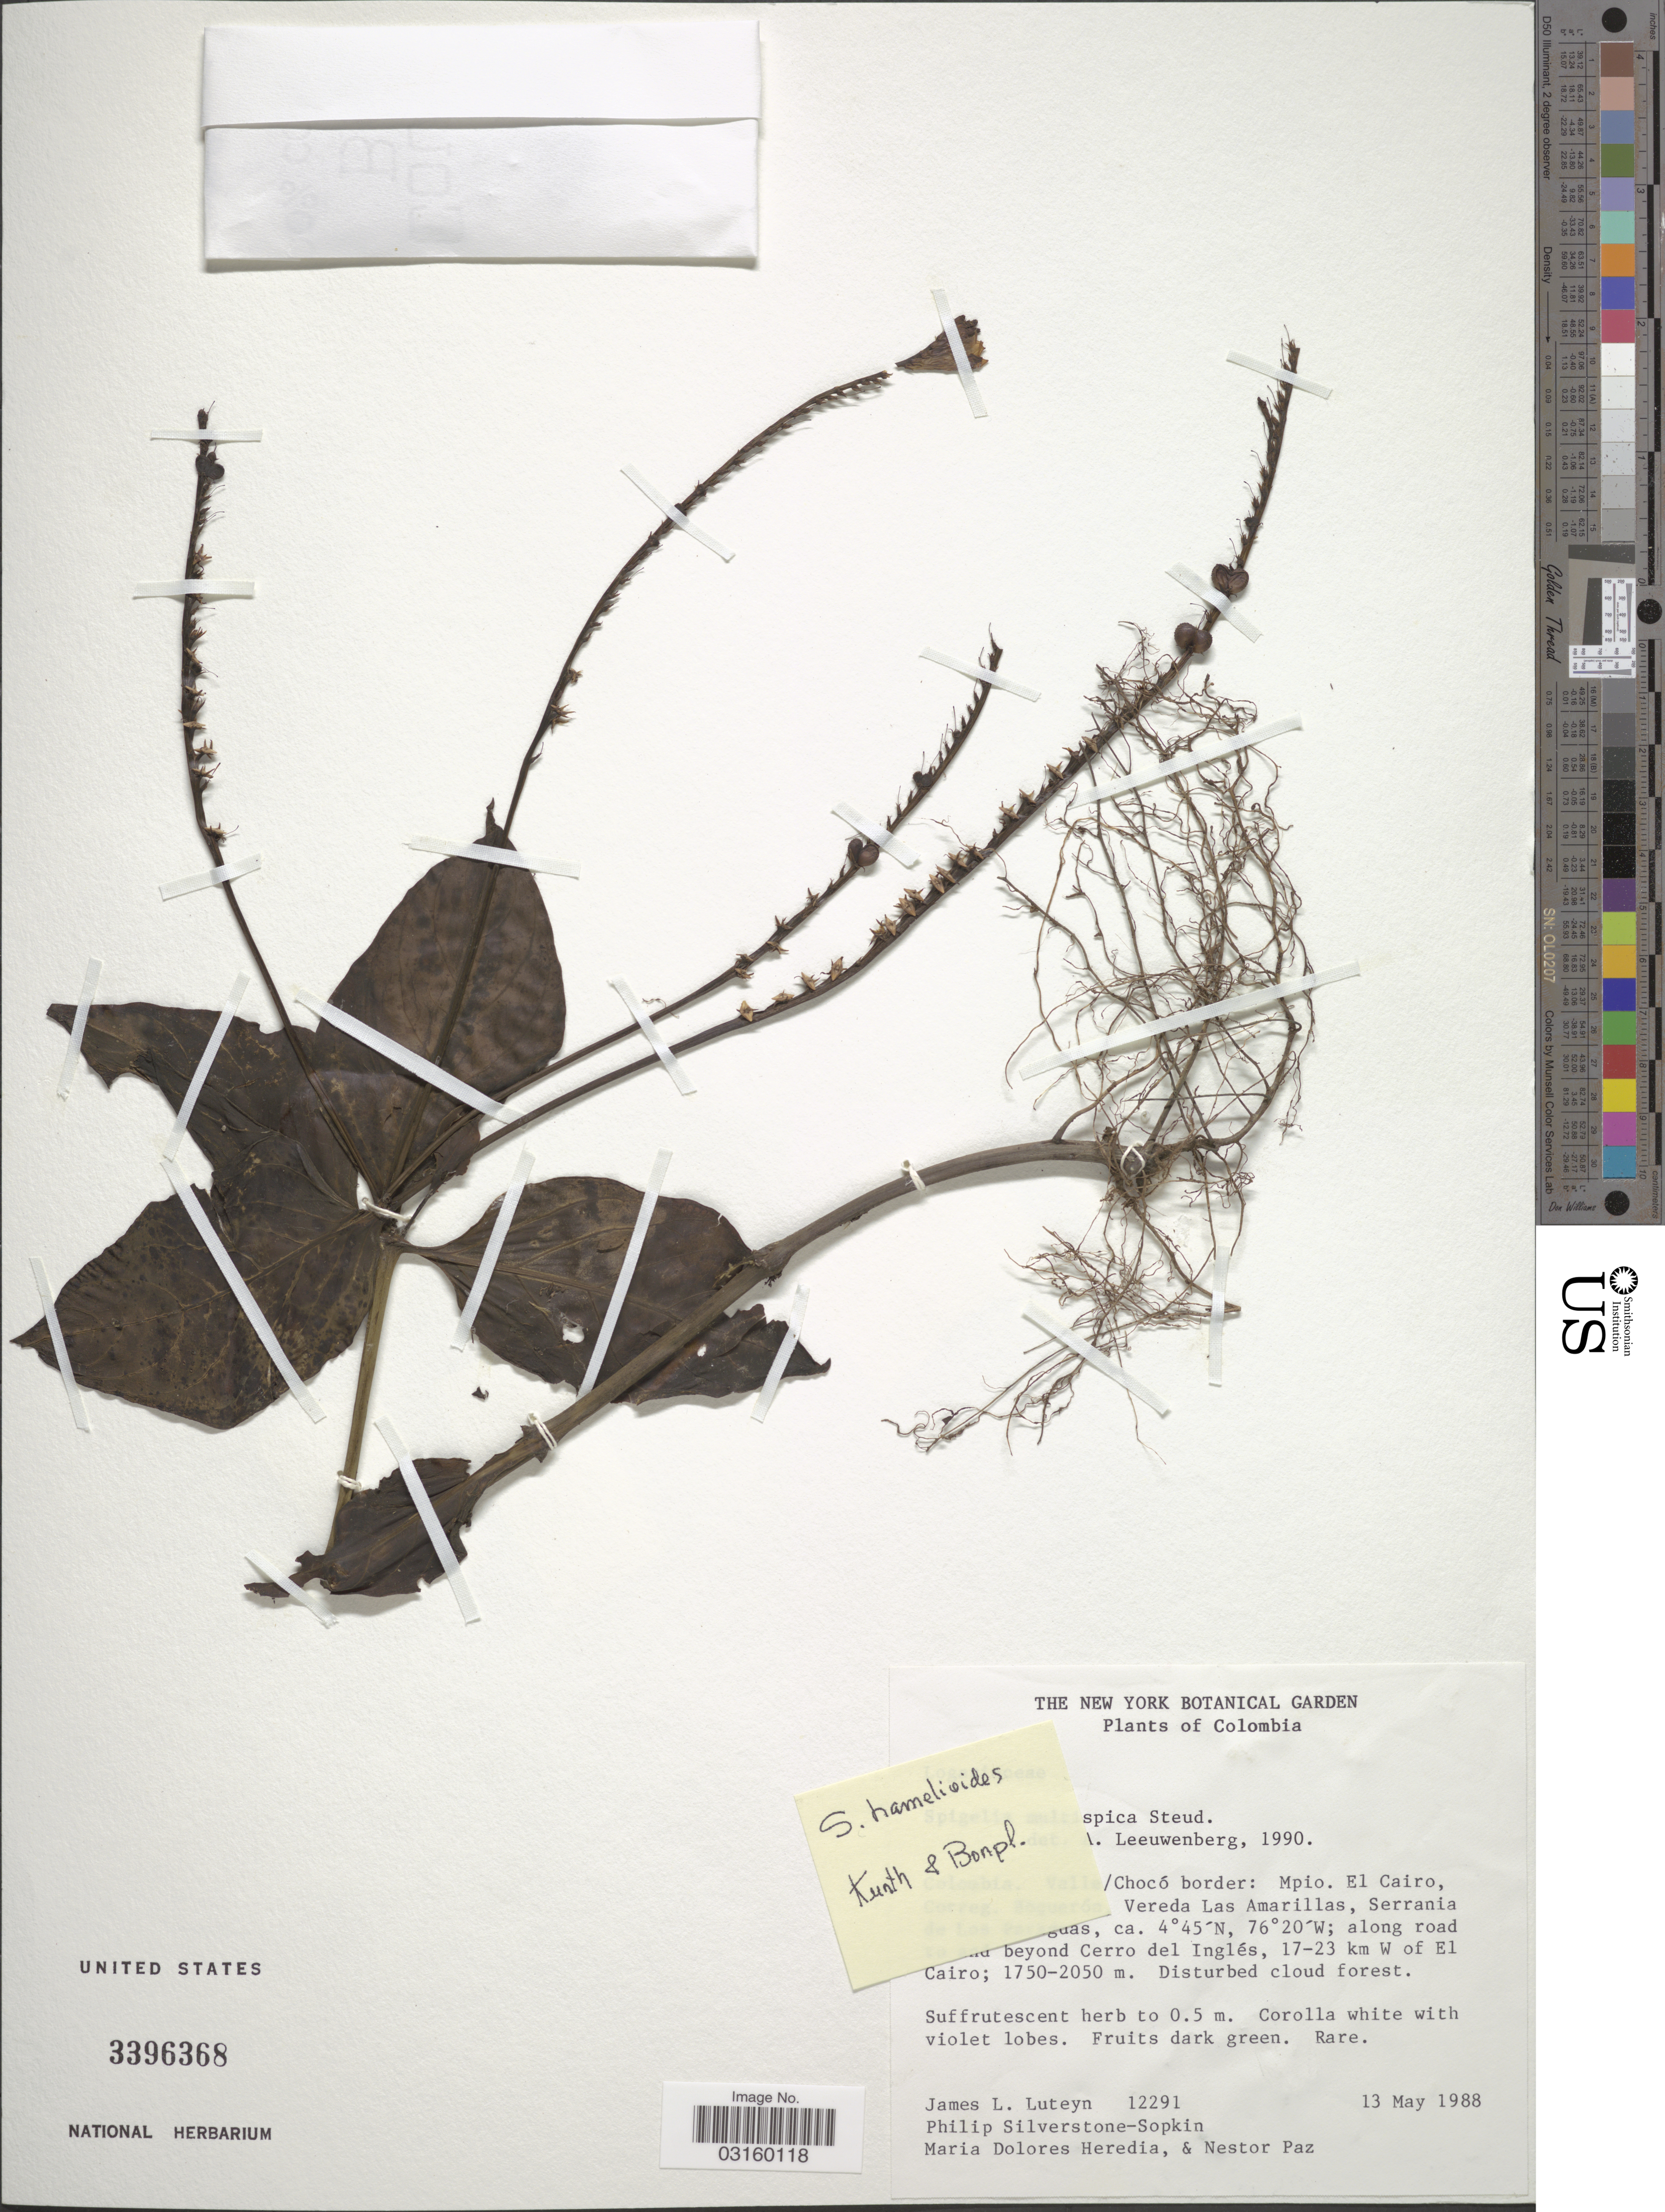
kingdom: Plantae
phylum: Tracheophyta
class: Magnoliopsida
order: Gentianales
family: Loganiaceae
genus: Spigelia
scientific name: Spigelia hamelioides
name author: Kunth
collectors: J. Luteyn, P. A. Silverstone-Sopkin, M. Dolores Heredia & N. Paz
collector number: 12291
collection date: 1988-05-13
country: Colombia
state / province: Chocó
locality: Valle/Chocó border: Mpio. El Cairo, Correg. Boqueron, Vereda Las Amarillas, Serrania de Los Paraguas. along road to and beyond Cerro del Inglés, 17-23 km W of El Cairo.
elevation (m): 1750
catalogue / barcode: US 3396368